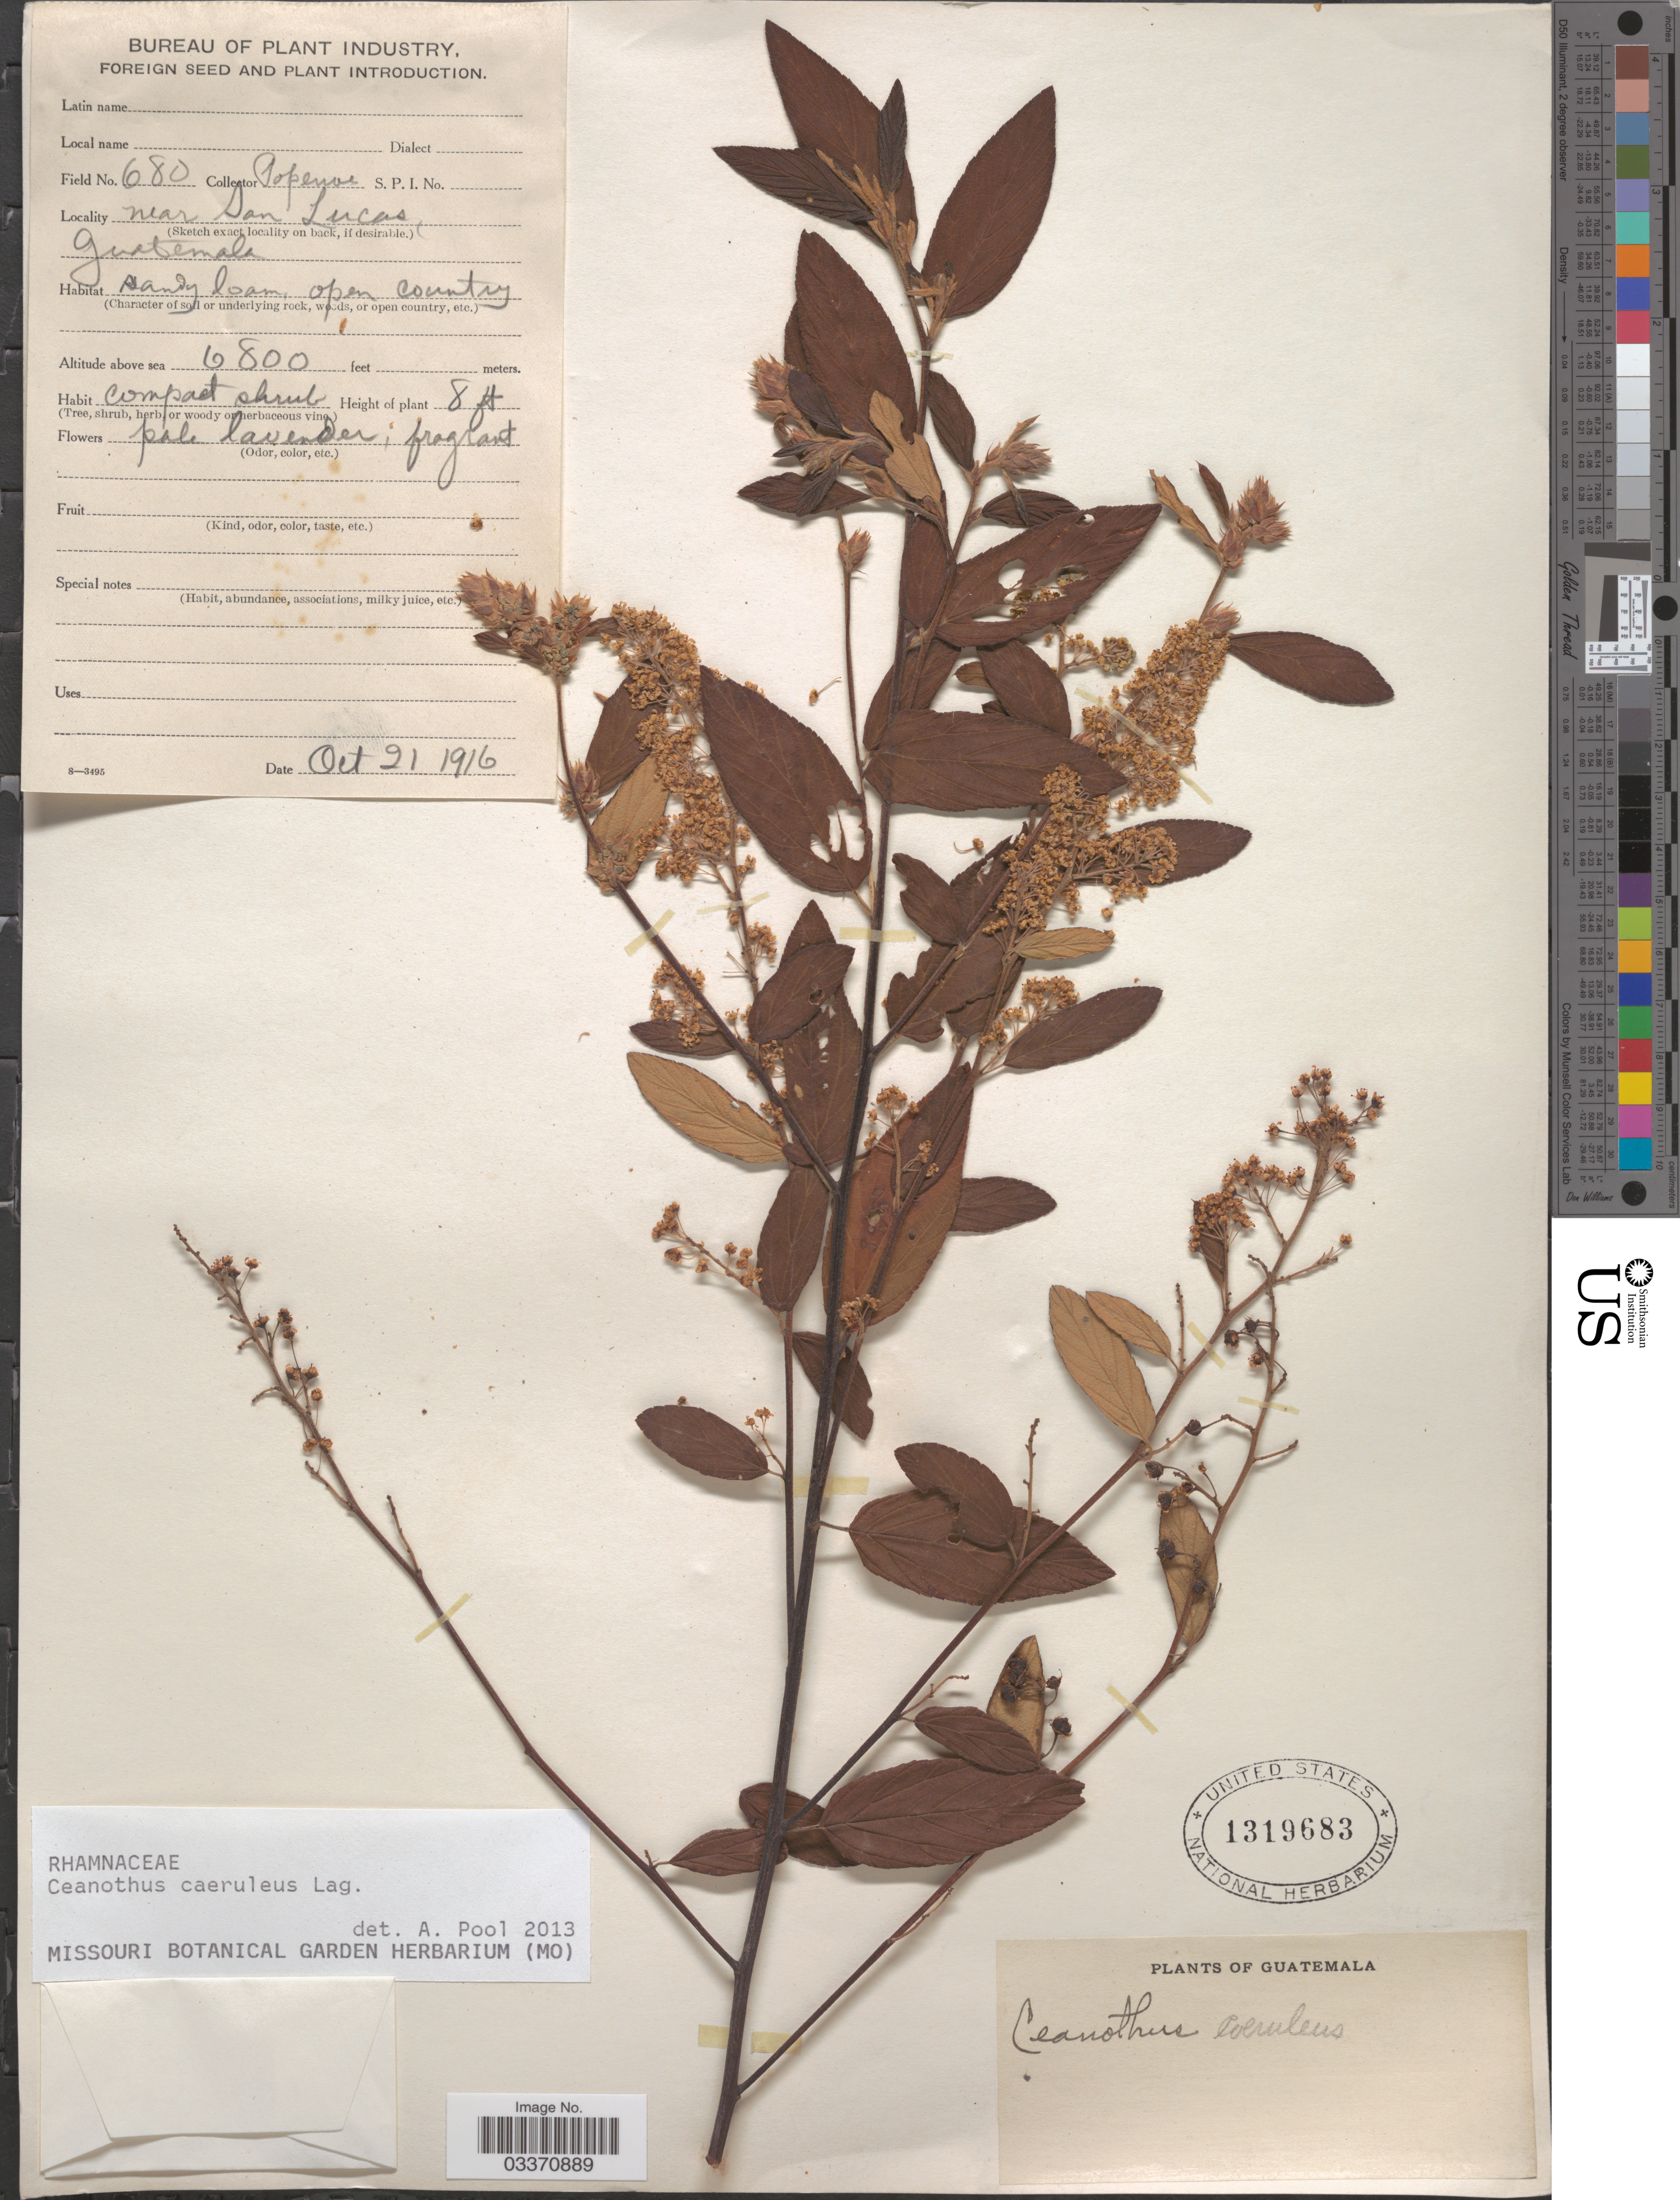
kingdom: Plantae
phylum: Tracheophyta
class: Magnoliopsida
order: Rosales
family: Rhamnaceae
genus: Ceanothus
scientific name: Ceanothus caeruleus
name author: Lag.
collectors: -- Popenoe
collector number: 680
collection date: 1916-10-21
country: Guatemala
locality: Near San Lucas.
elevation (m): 2073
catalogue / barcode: US 1319683